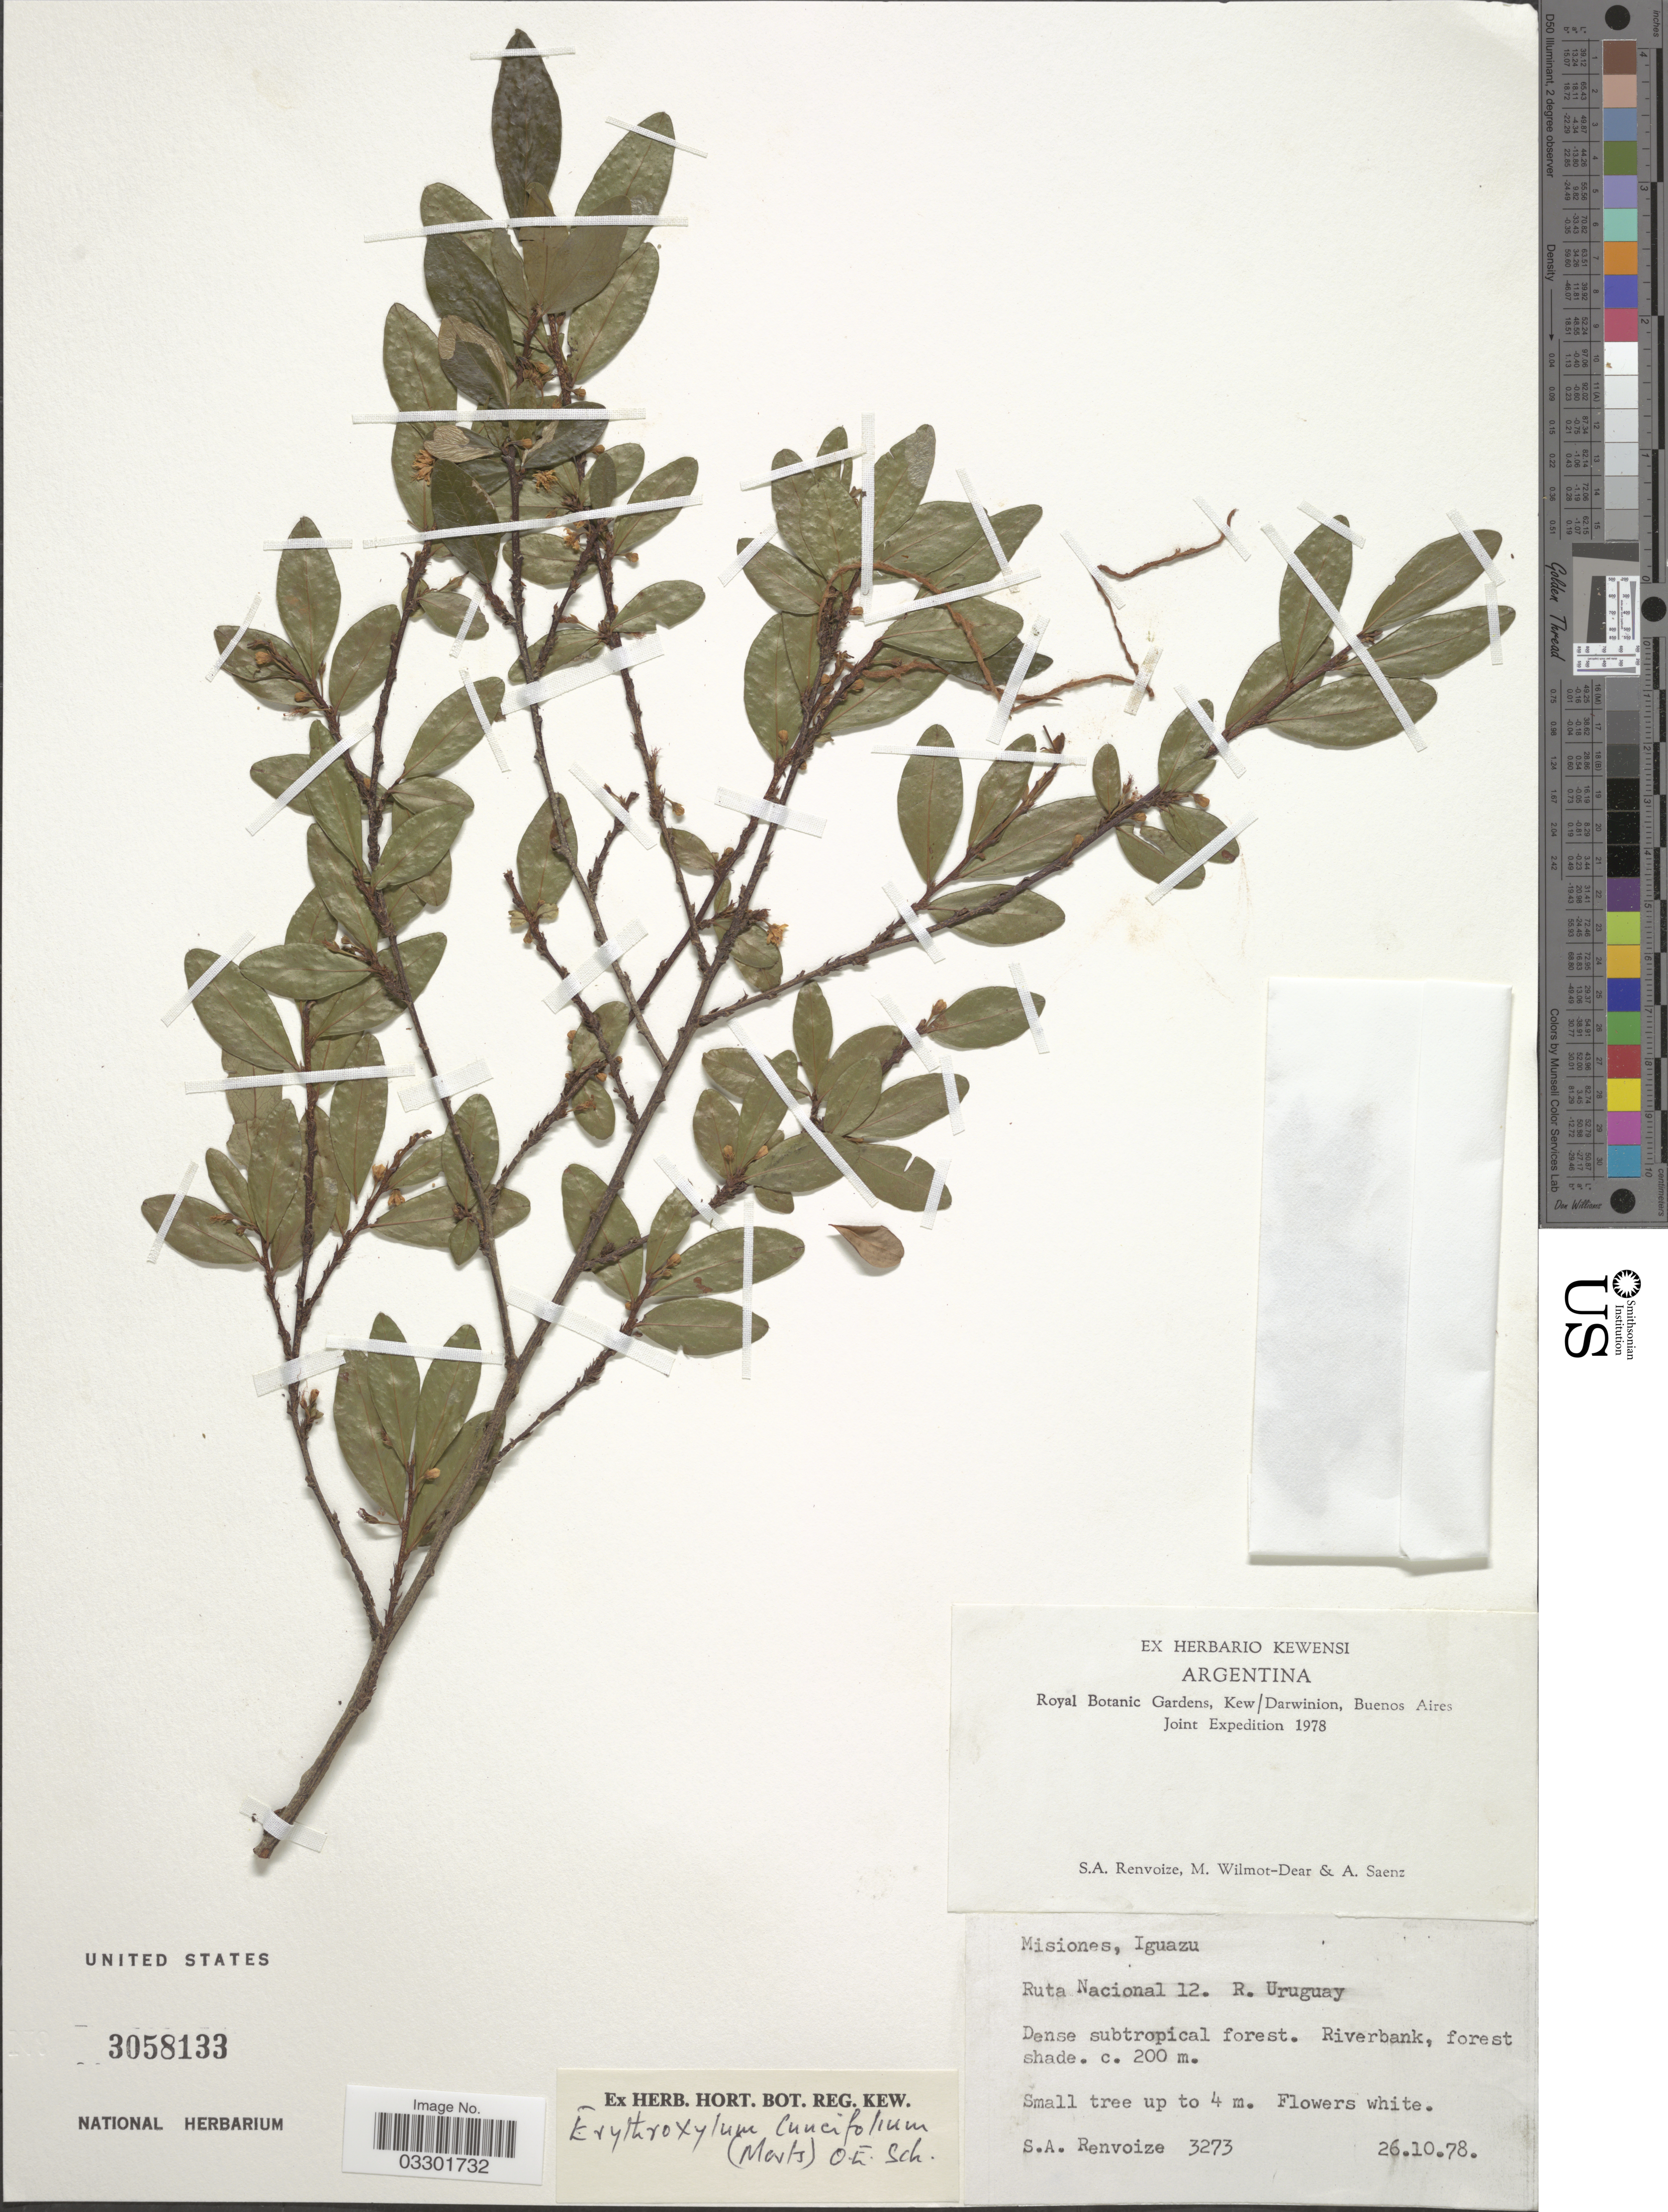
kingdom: Plantae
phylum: Tracheophyta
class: Magnoliopsida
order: Malpighiales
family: Erythroxylaceae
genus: Erythroxylum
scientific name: Erythroxylum cuneifolium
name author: (Mart.) O.E. Schulz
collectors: S. A. Renvoize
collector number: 3273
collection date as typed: Transcribed d/m/y: 26/10/78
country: Argentina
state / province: Misiones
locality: Misiones, Iguazu. Ruta Nacional 12. R. Uruguay.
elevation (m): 200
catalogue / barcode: US 3058133